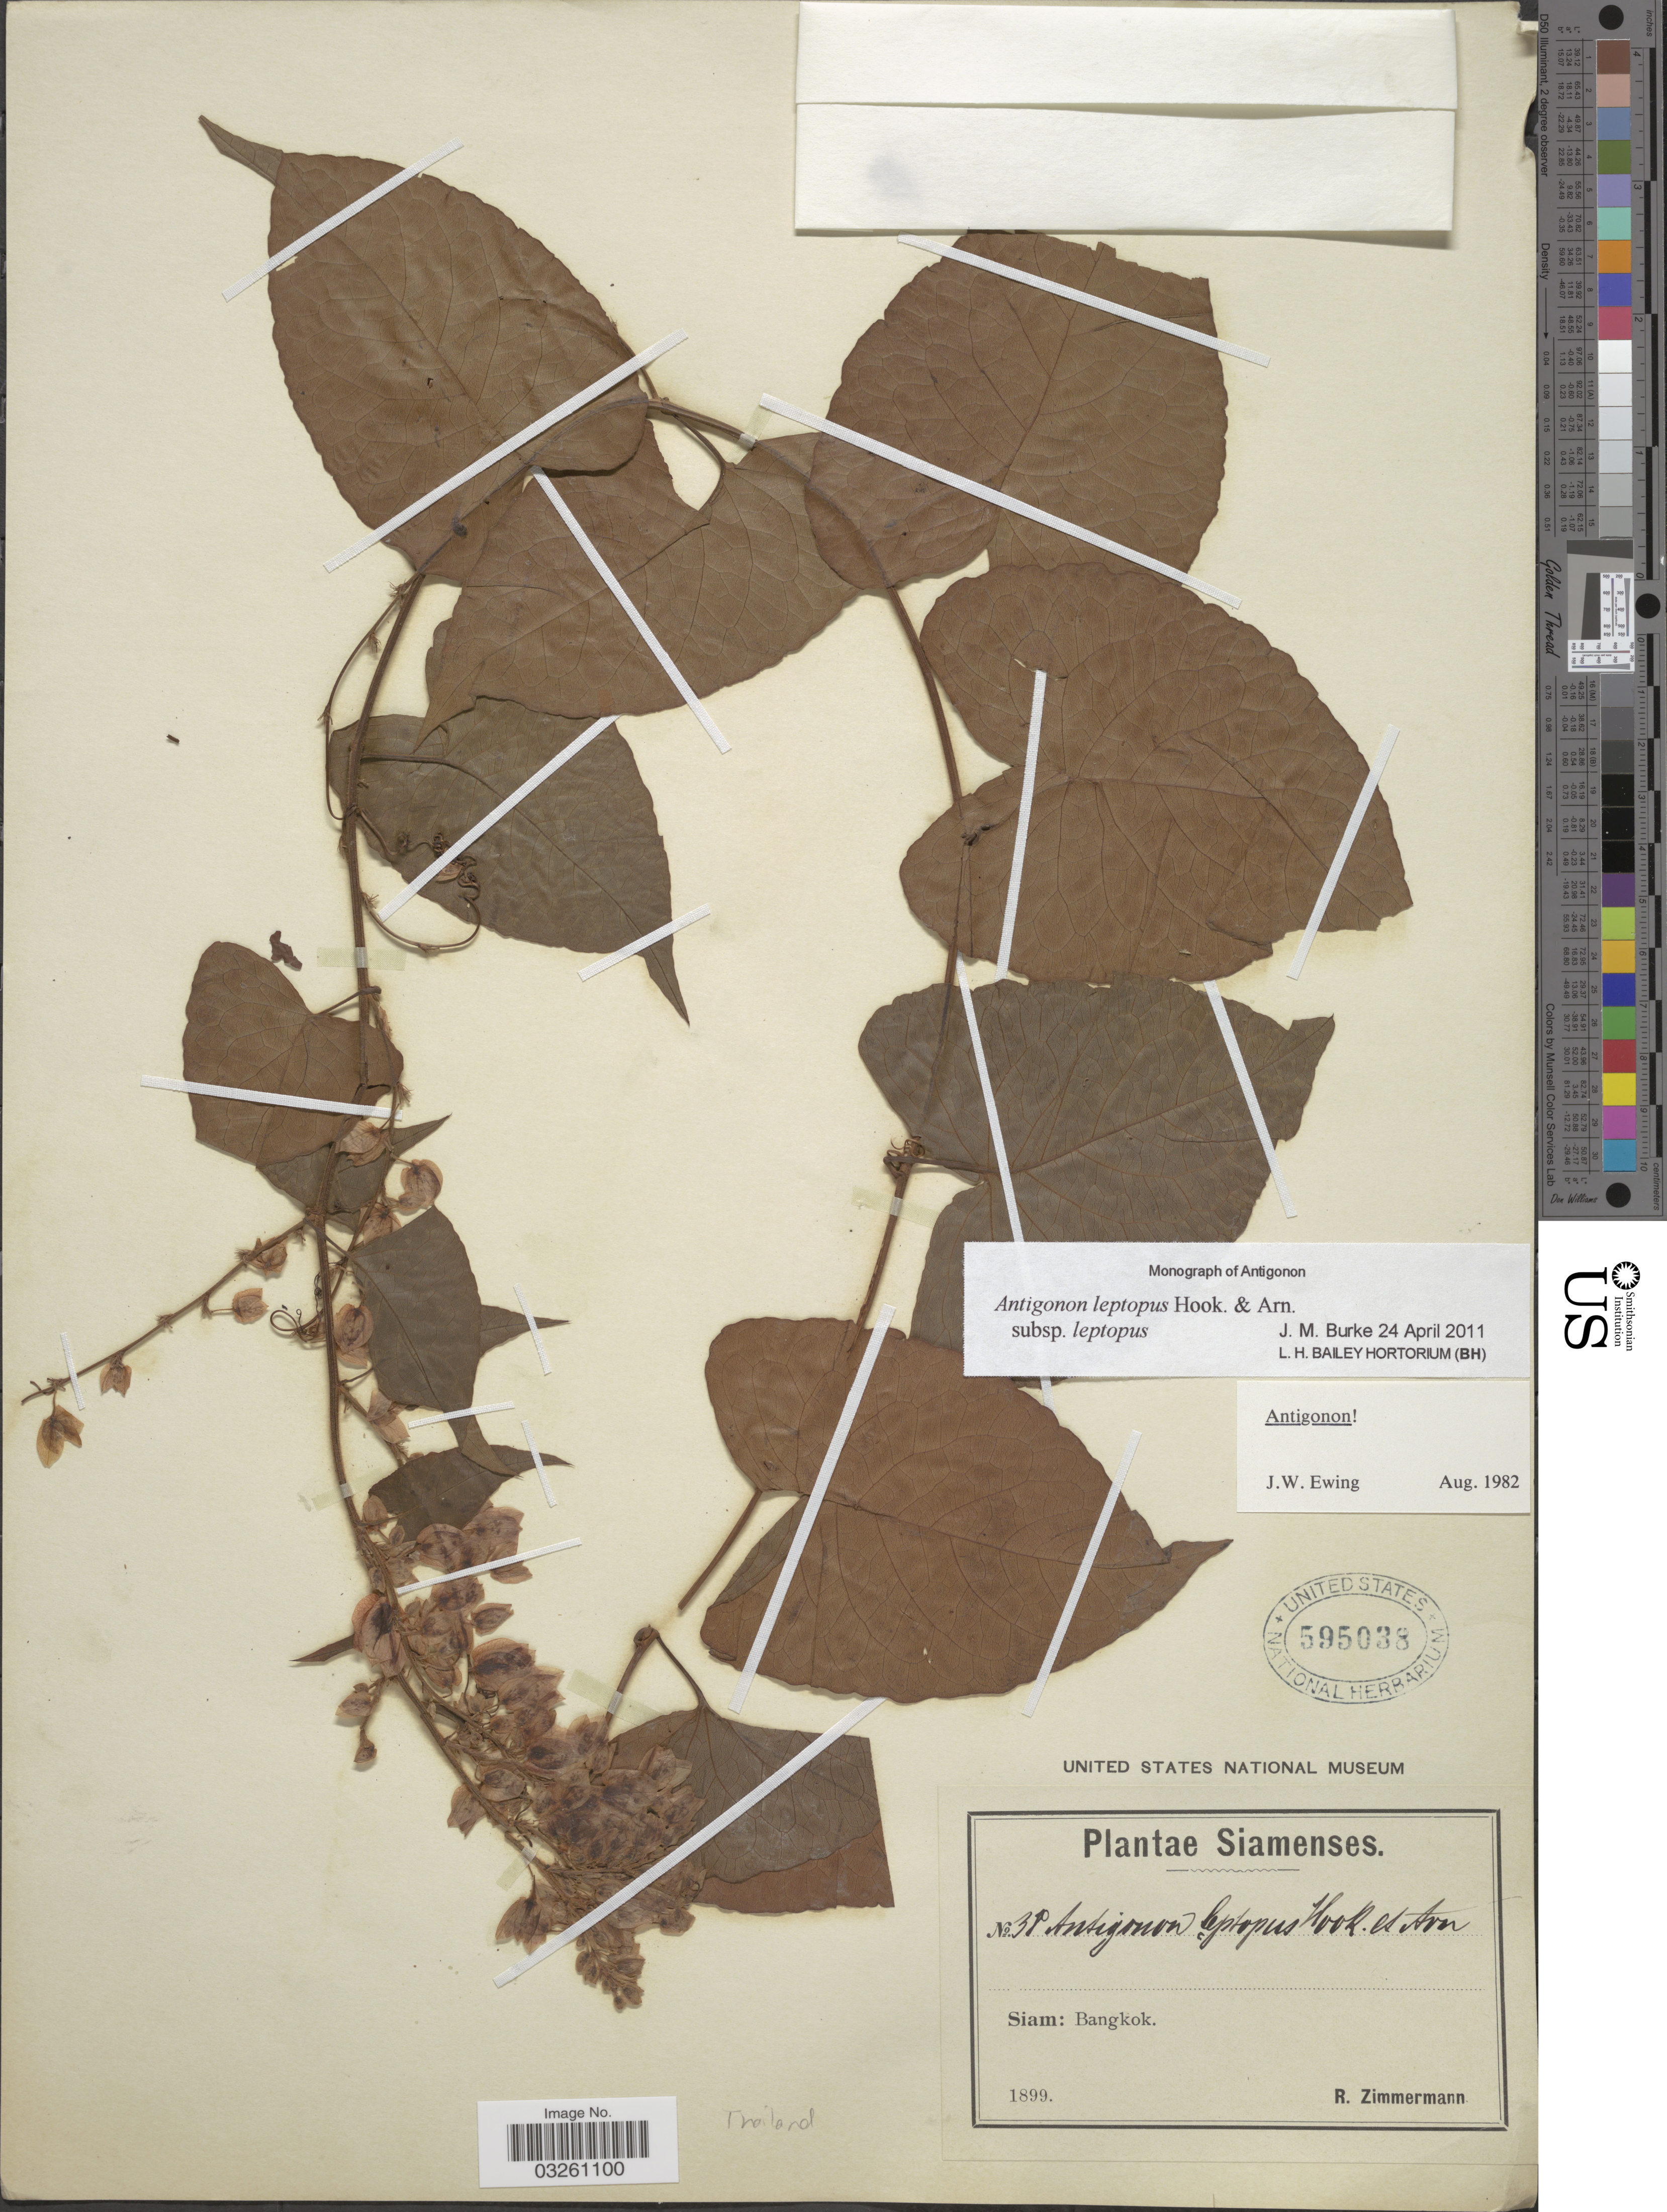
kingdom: Plantae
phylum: Tracheophyta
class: Magnoliopsida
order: Caryophyllales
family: Polygonaceae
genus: Antigonon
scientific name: Antigonon leptopus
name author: Hook. & Arn.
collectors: R. Zimmermann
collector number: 38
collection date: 1899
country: Thailand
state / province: Bangkok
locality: Siam.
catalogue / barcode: US 595038